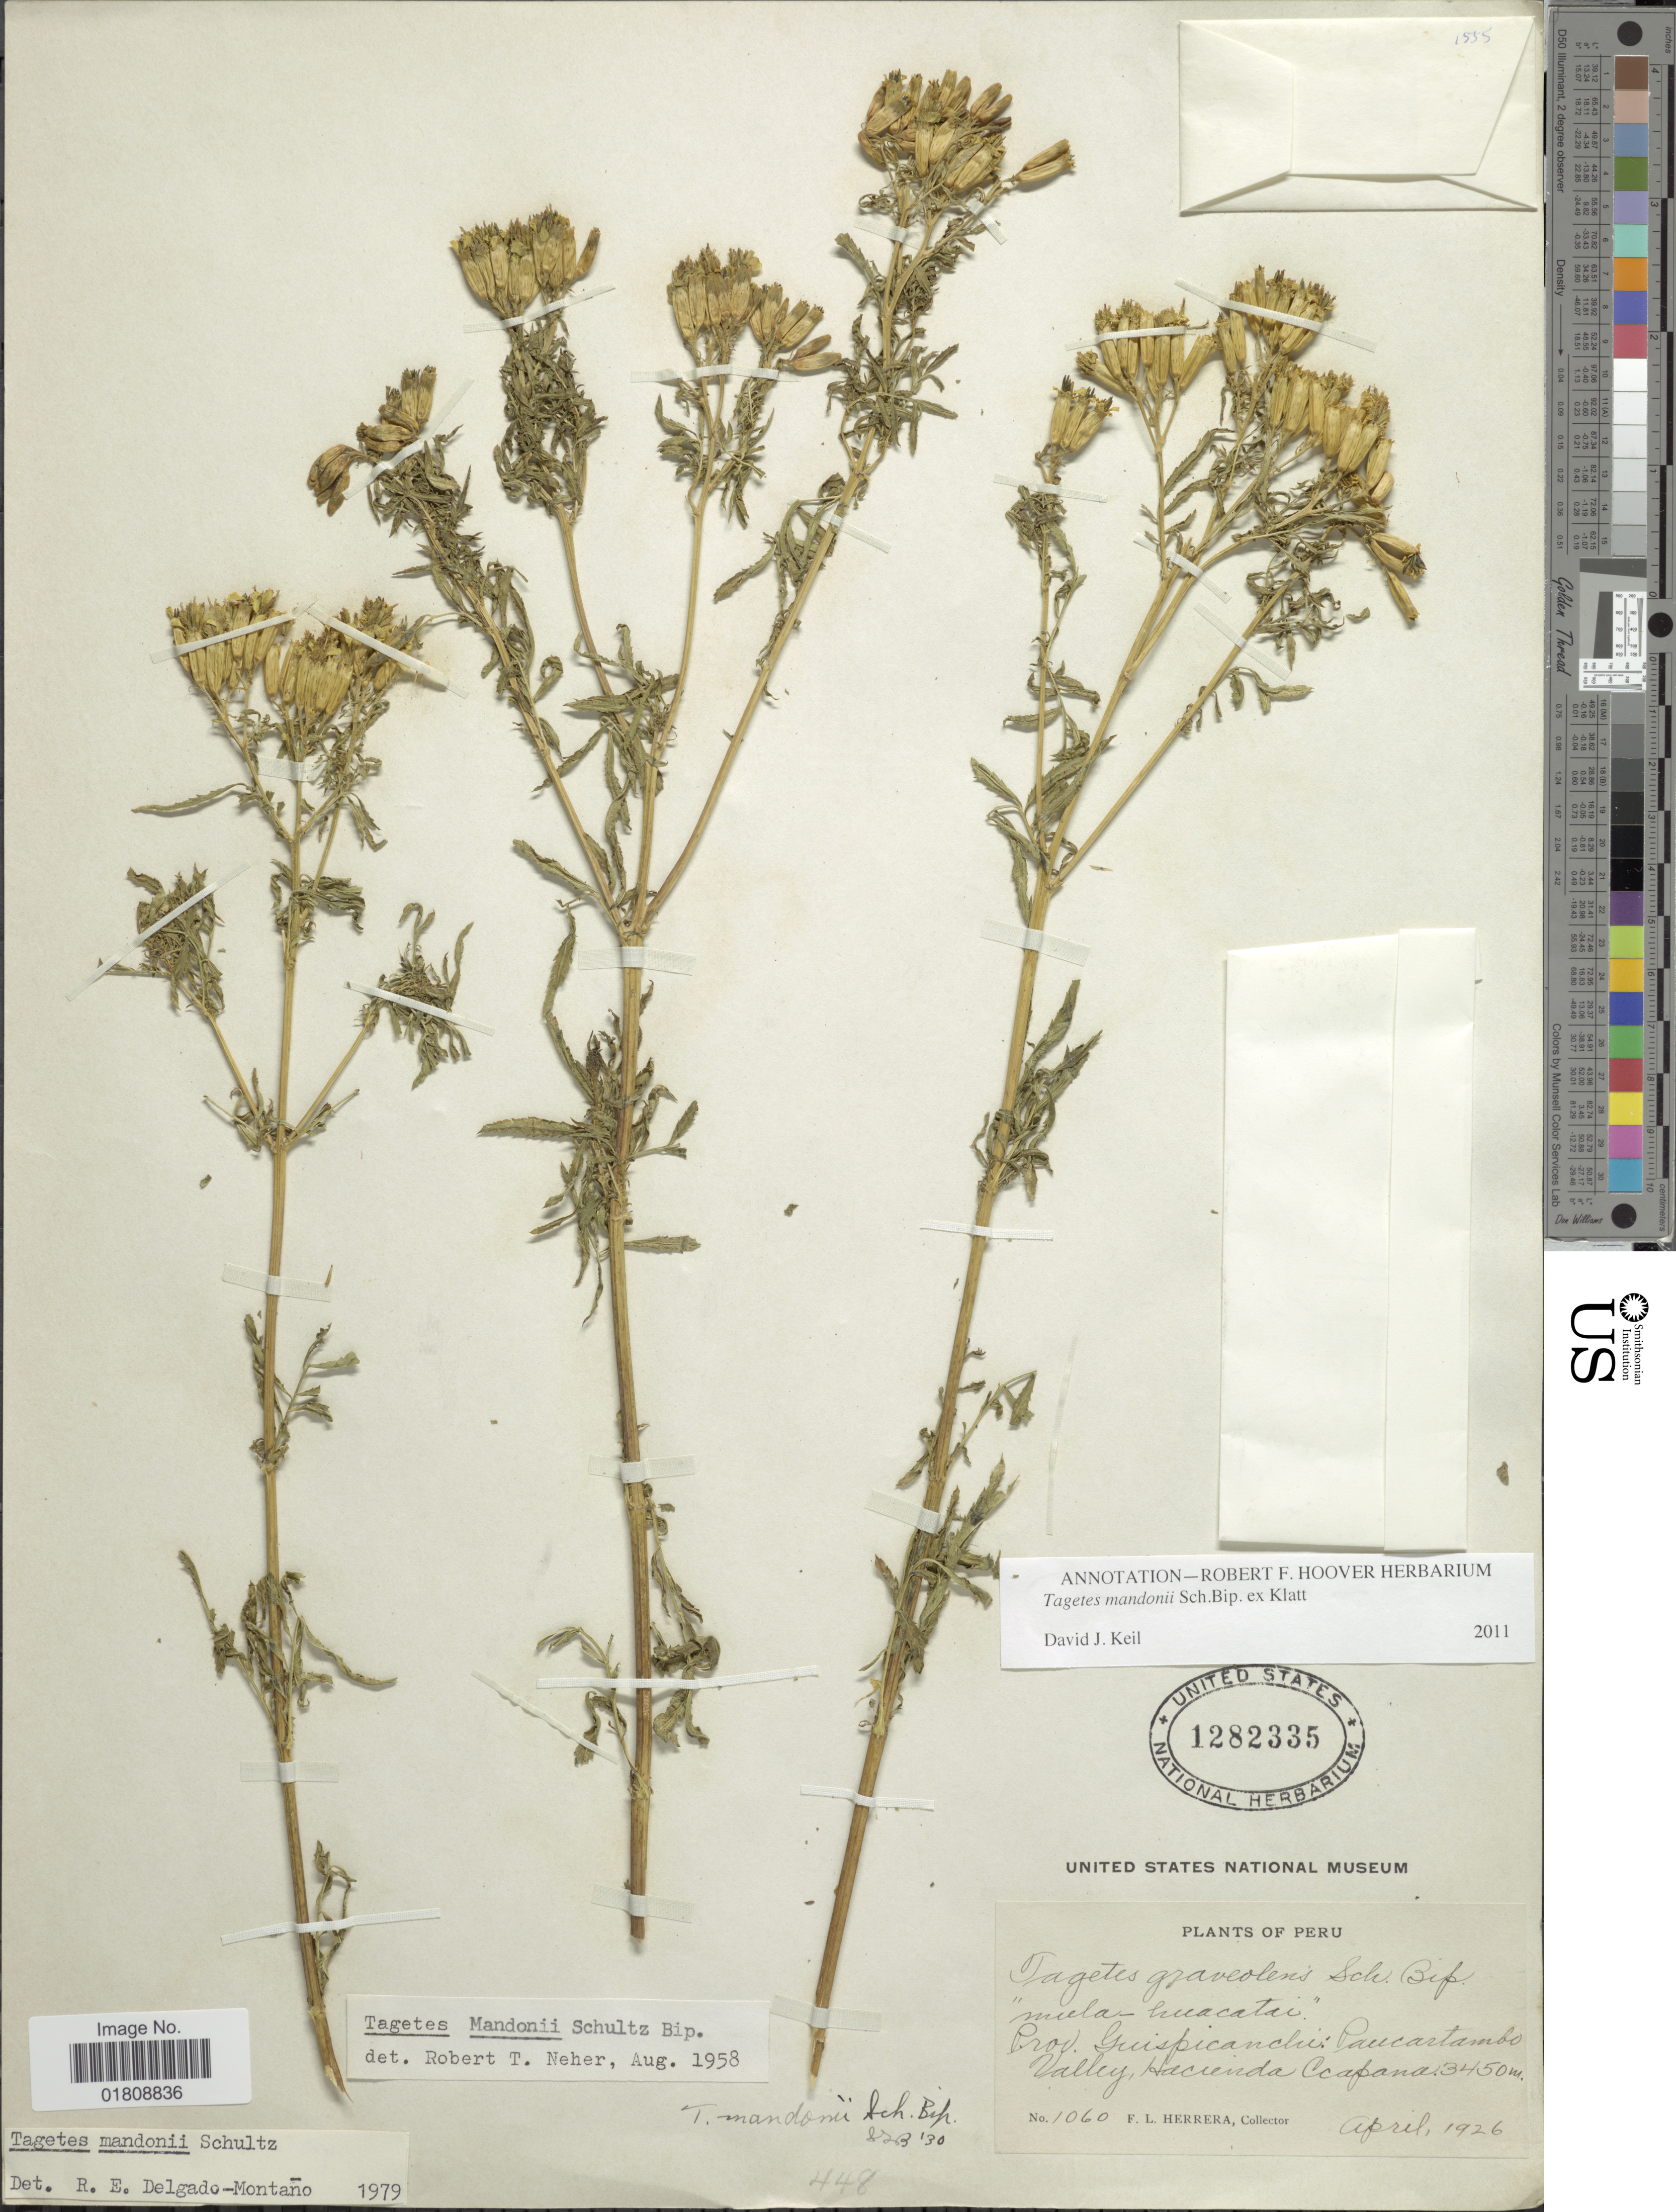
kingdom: Plantae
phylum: Tracheophyta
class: Magnoliopsida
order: Asterales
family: Asteraceae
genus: Tagetes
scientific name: Tagetes mandonii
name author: Sch. Bip. ex Klatt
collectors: F. L. Herrera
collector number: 1060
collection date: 1926-04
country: Peru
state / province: Cusco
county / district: Quispicanchis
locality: Paucartambo Valley, Hacienda Ocapana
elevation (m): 3450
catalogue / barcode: US 1282335